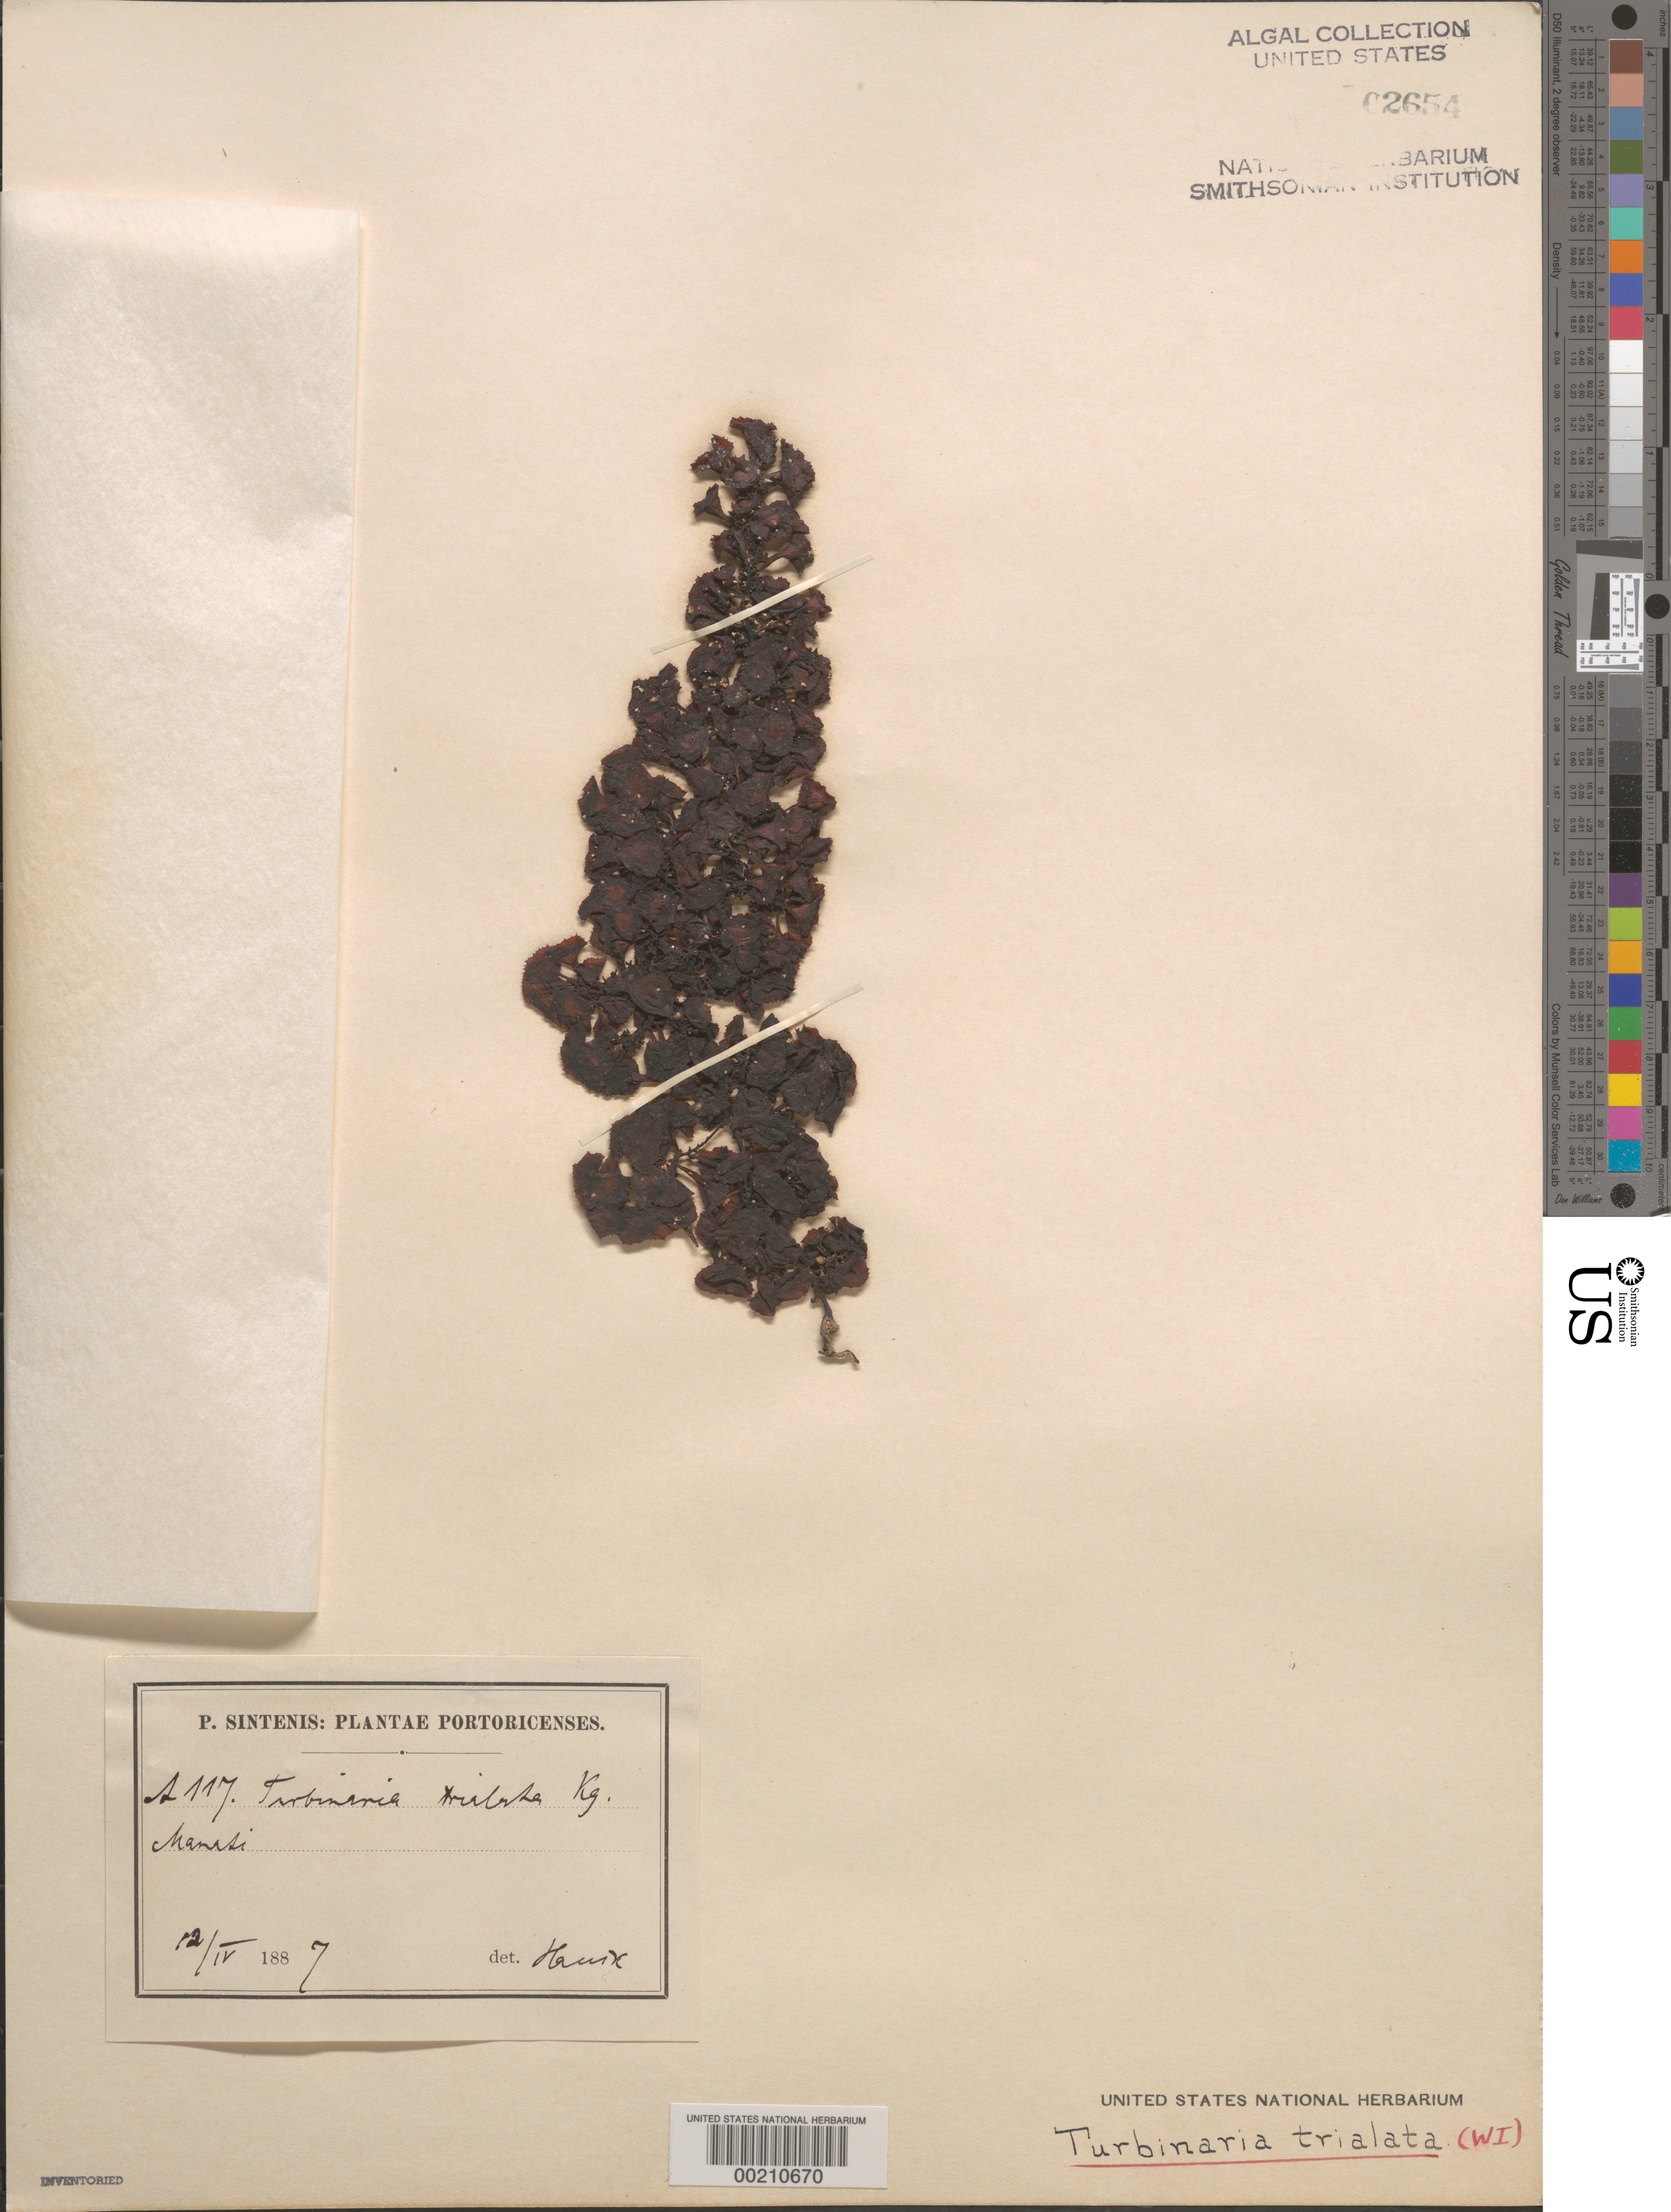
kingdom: Chromista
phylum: Ochrophyta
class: Phaeophyceae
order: Fucales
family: Sargassaceae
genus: Turbinaria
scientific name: Turbinaria turbinata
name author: (L.) Kuntze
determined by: Hauck, Ferdinand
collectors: P. Sintenis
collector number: A117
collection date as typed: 12 Apr 1887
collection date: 1887-04-12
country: Puerto Rico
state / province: Manati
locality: Manati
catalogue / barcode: US 2654